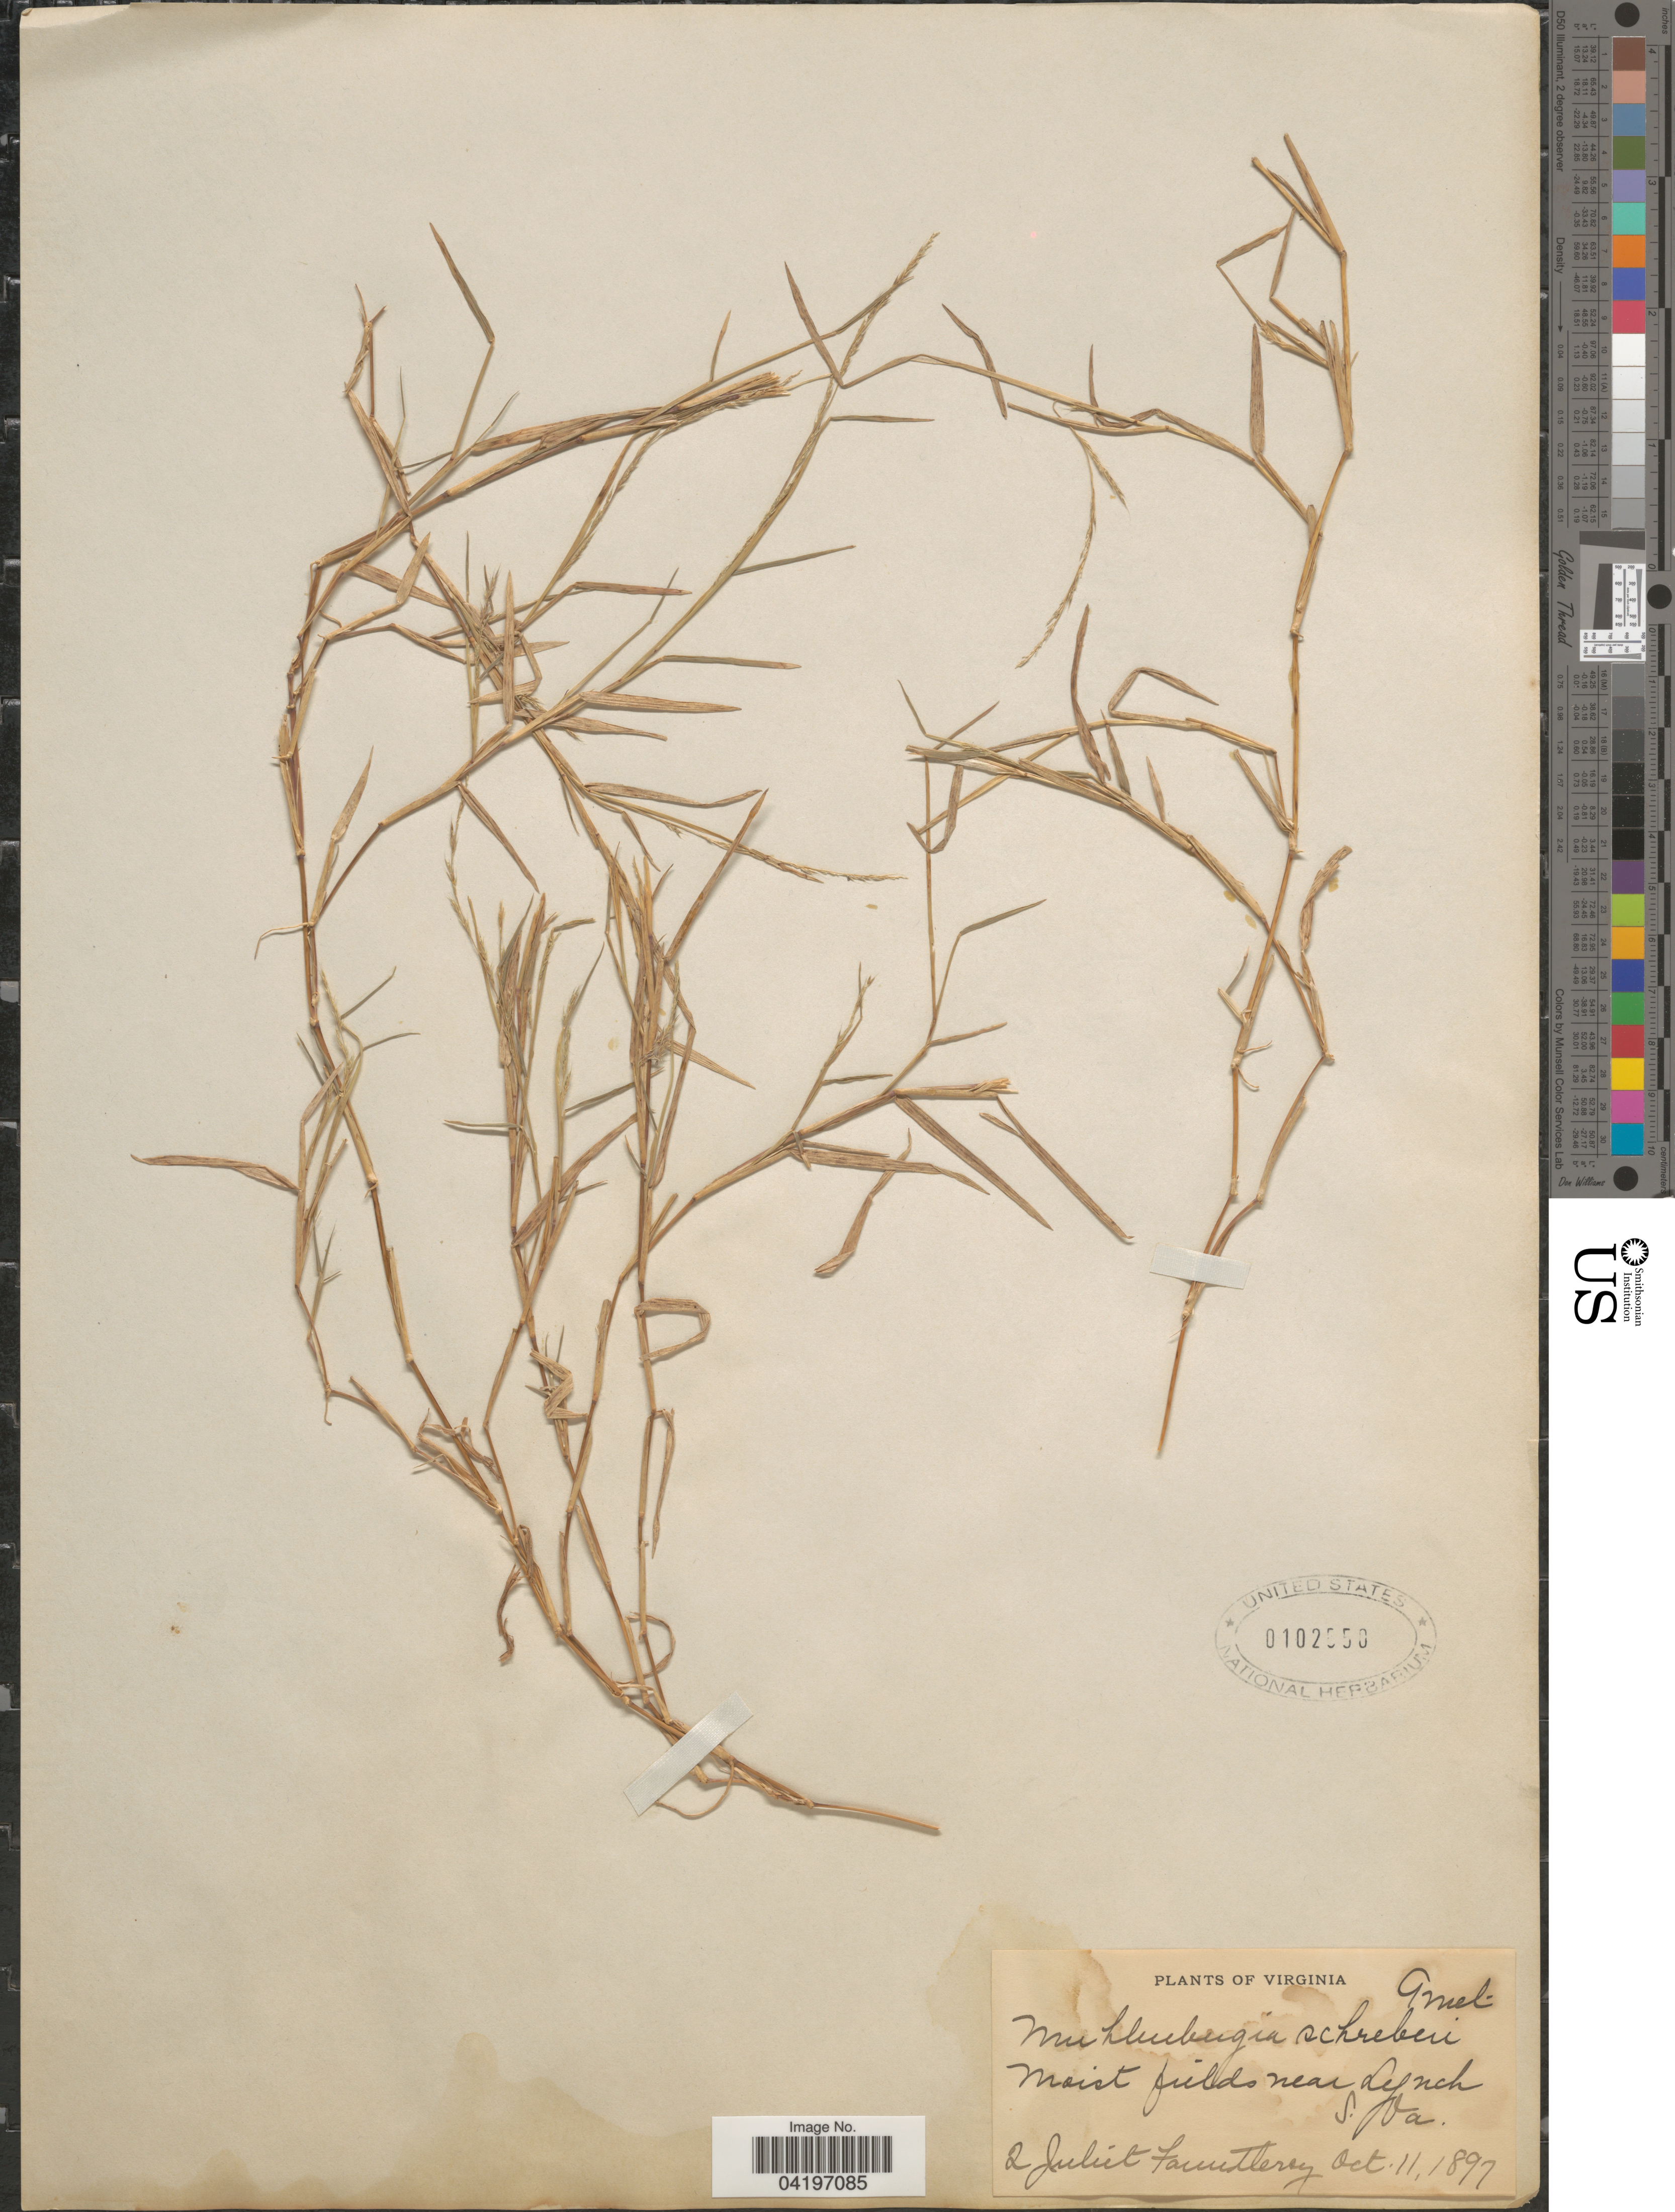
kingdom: Plantae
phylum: Tracheophyta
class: Liliopsida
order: Poales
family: Poaceae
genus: Muhlenbergia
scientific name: Muhlenbergia schreberi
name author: J.F. Gmel.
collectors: J. Fauntleroy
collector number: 2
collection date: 1897-10-11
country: United States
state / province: Virginia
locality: Near Lynch S. Va.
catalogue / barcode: US 102550